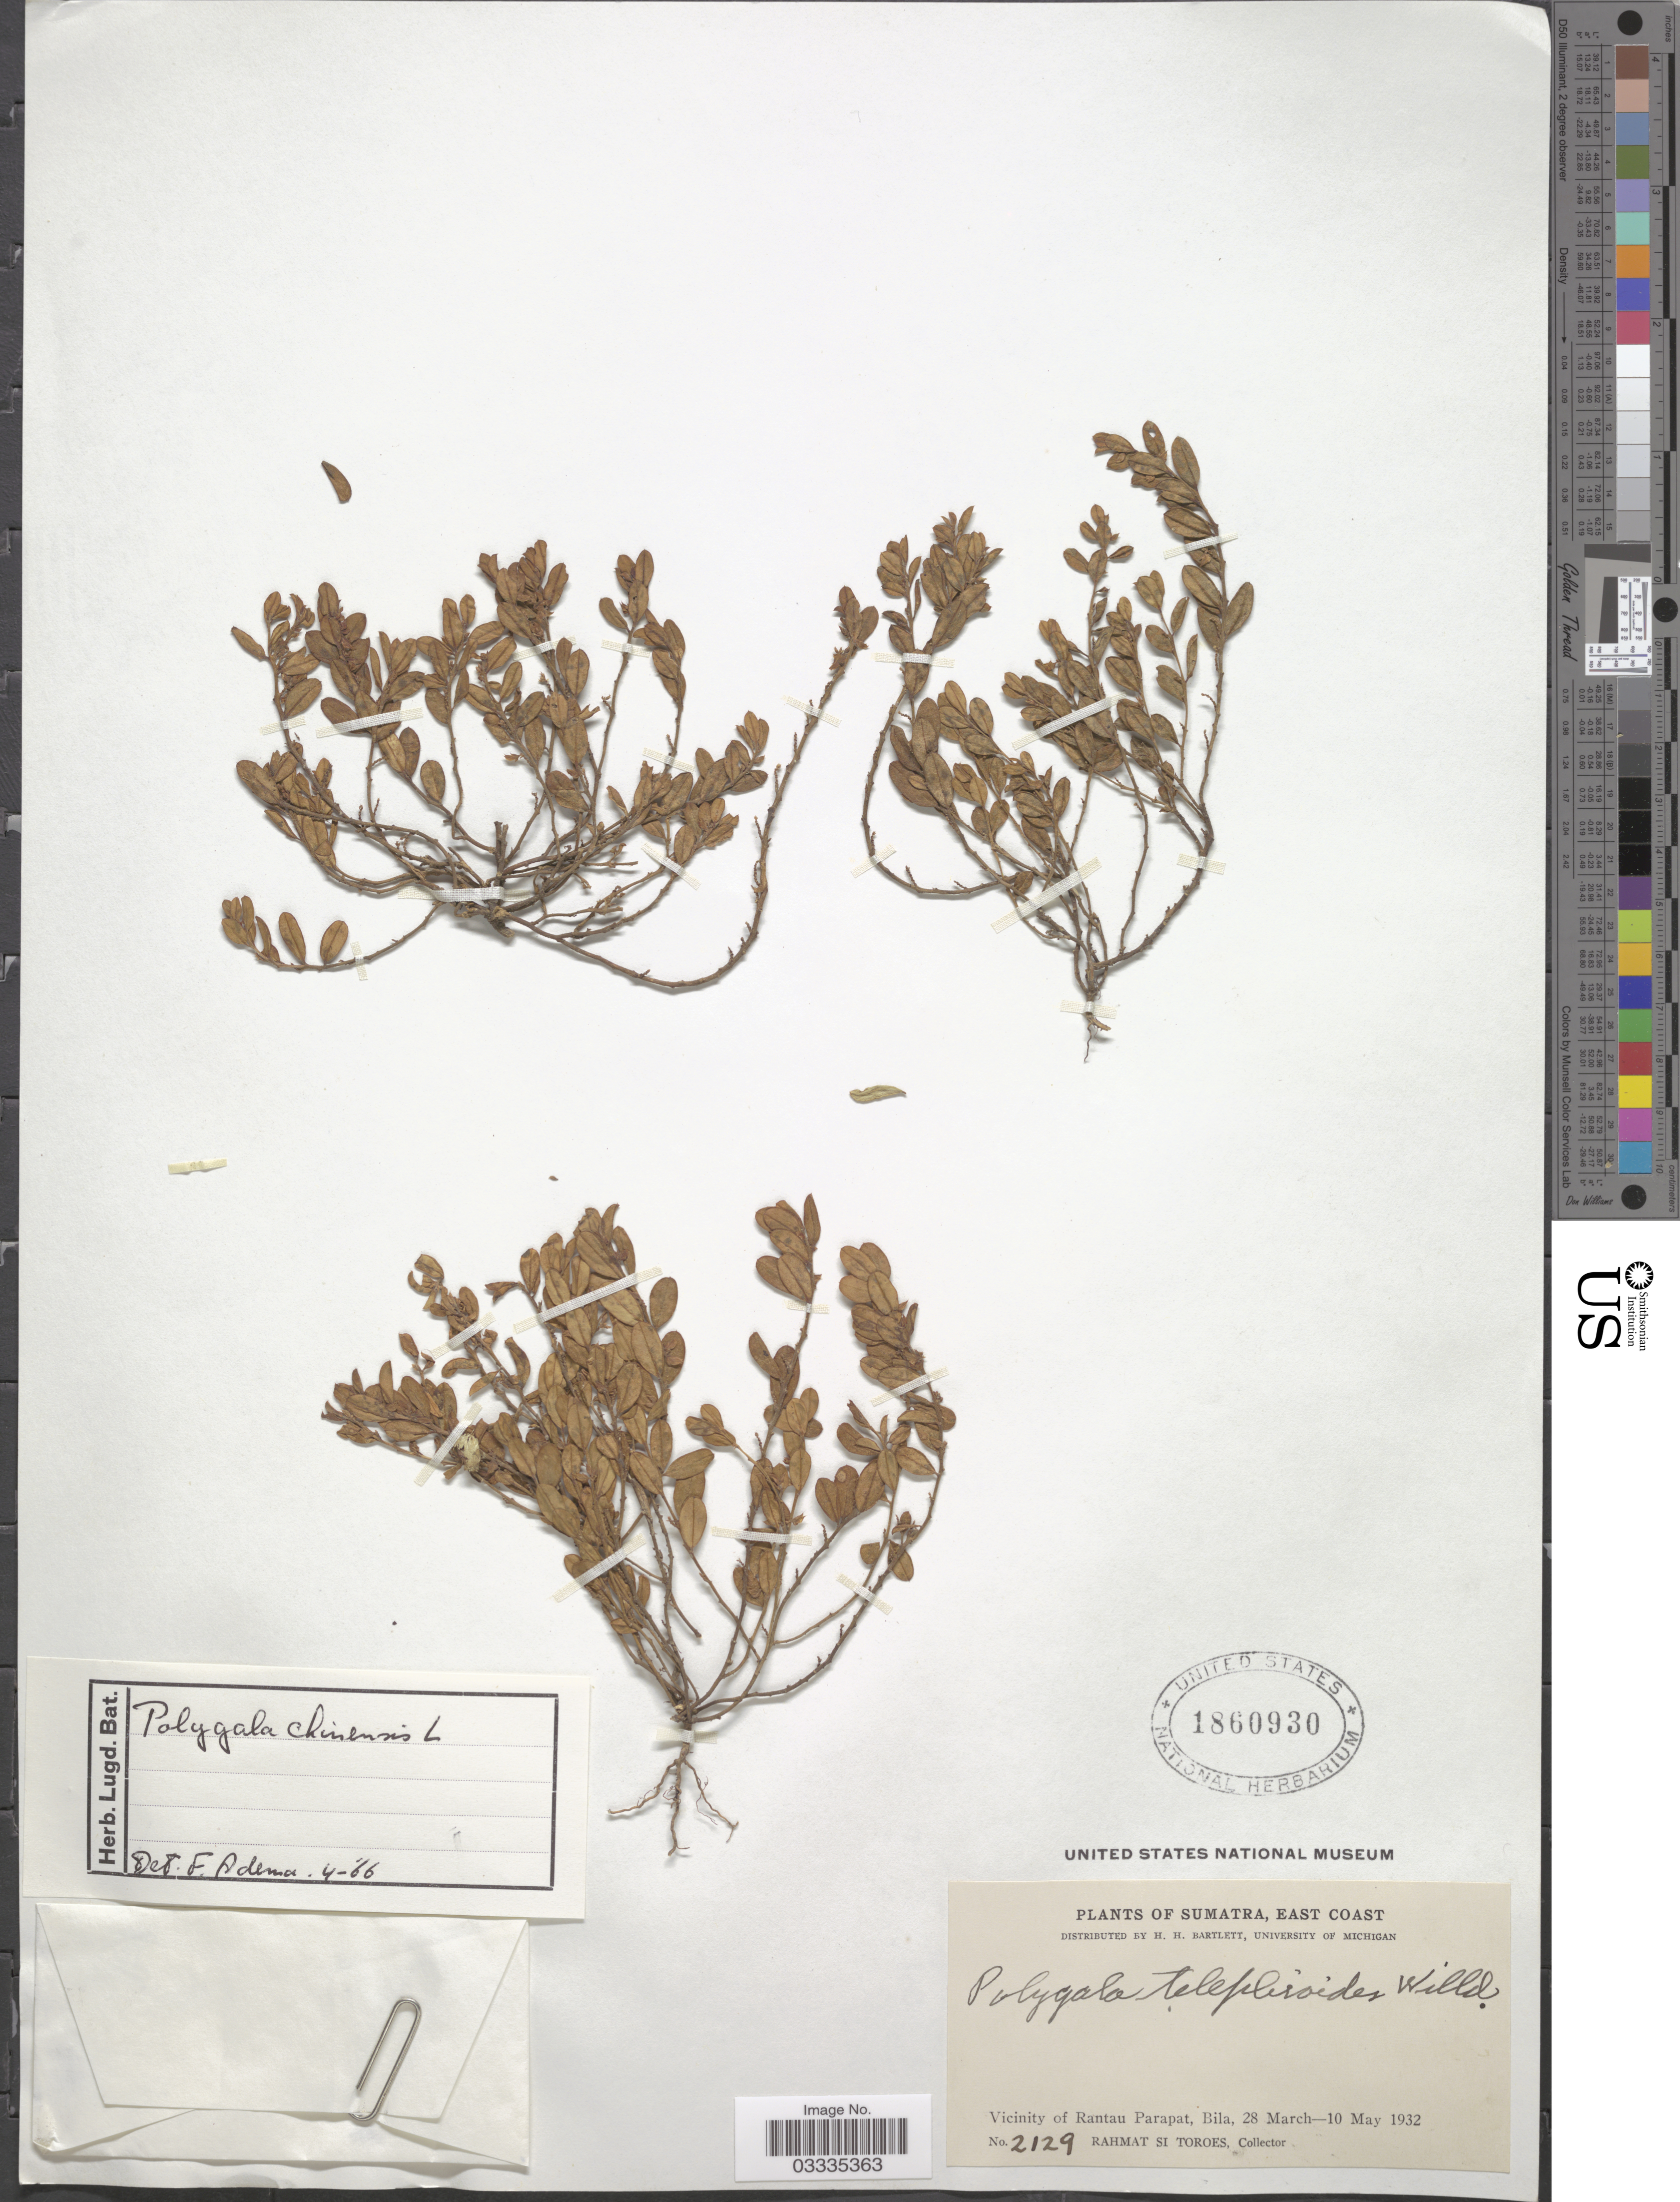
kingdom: Plantae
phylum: Tracheophyta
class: Magnoliopsida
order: Fabales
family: Polygalaceae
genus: Polygala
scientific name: Polygala chinensis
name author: L.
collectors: Rahmat Si Boeea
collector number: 2129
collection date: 1932-03-28/1932-05-10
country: Indonesia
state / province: Sumatra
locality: East Coast. Vicinity of Rantau Parapat, Bila.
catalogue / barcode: US 1860930